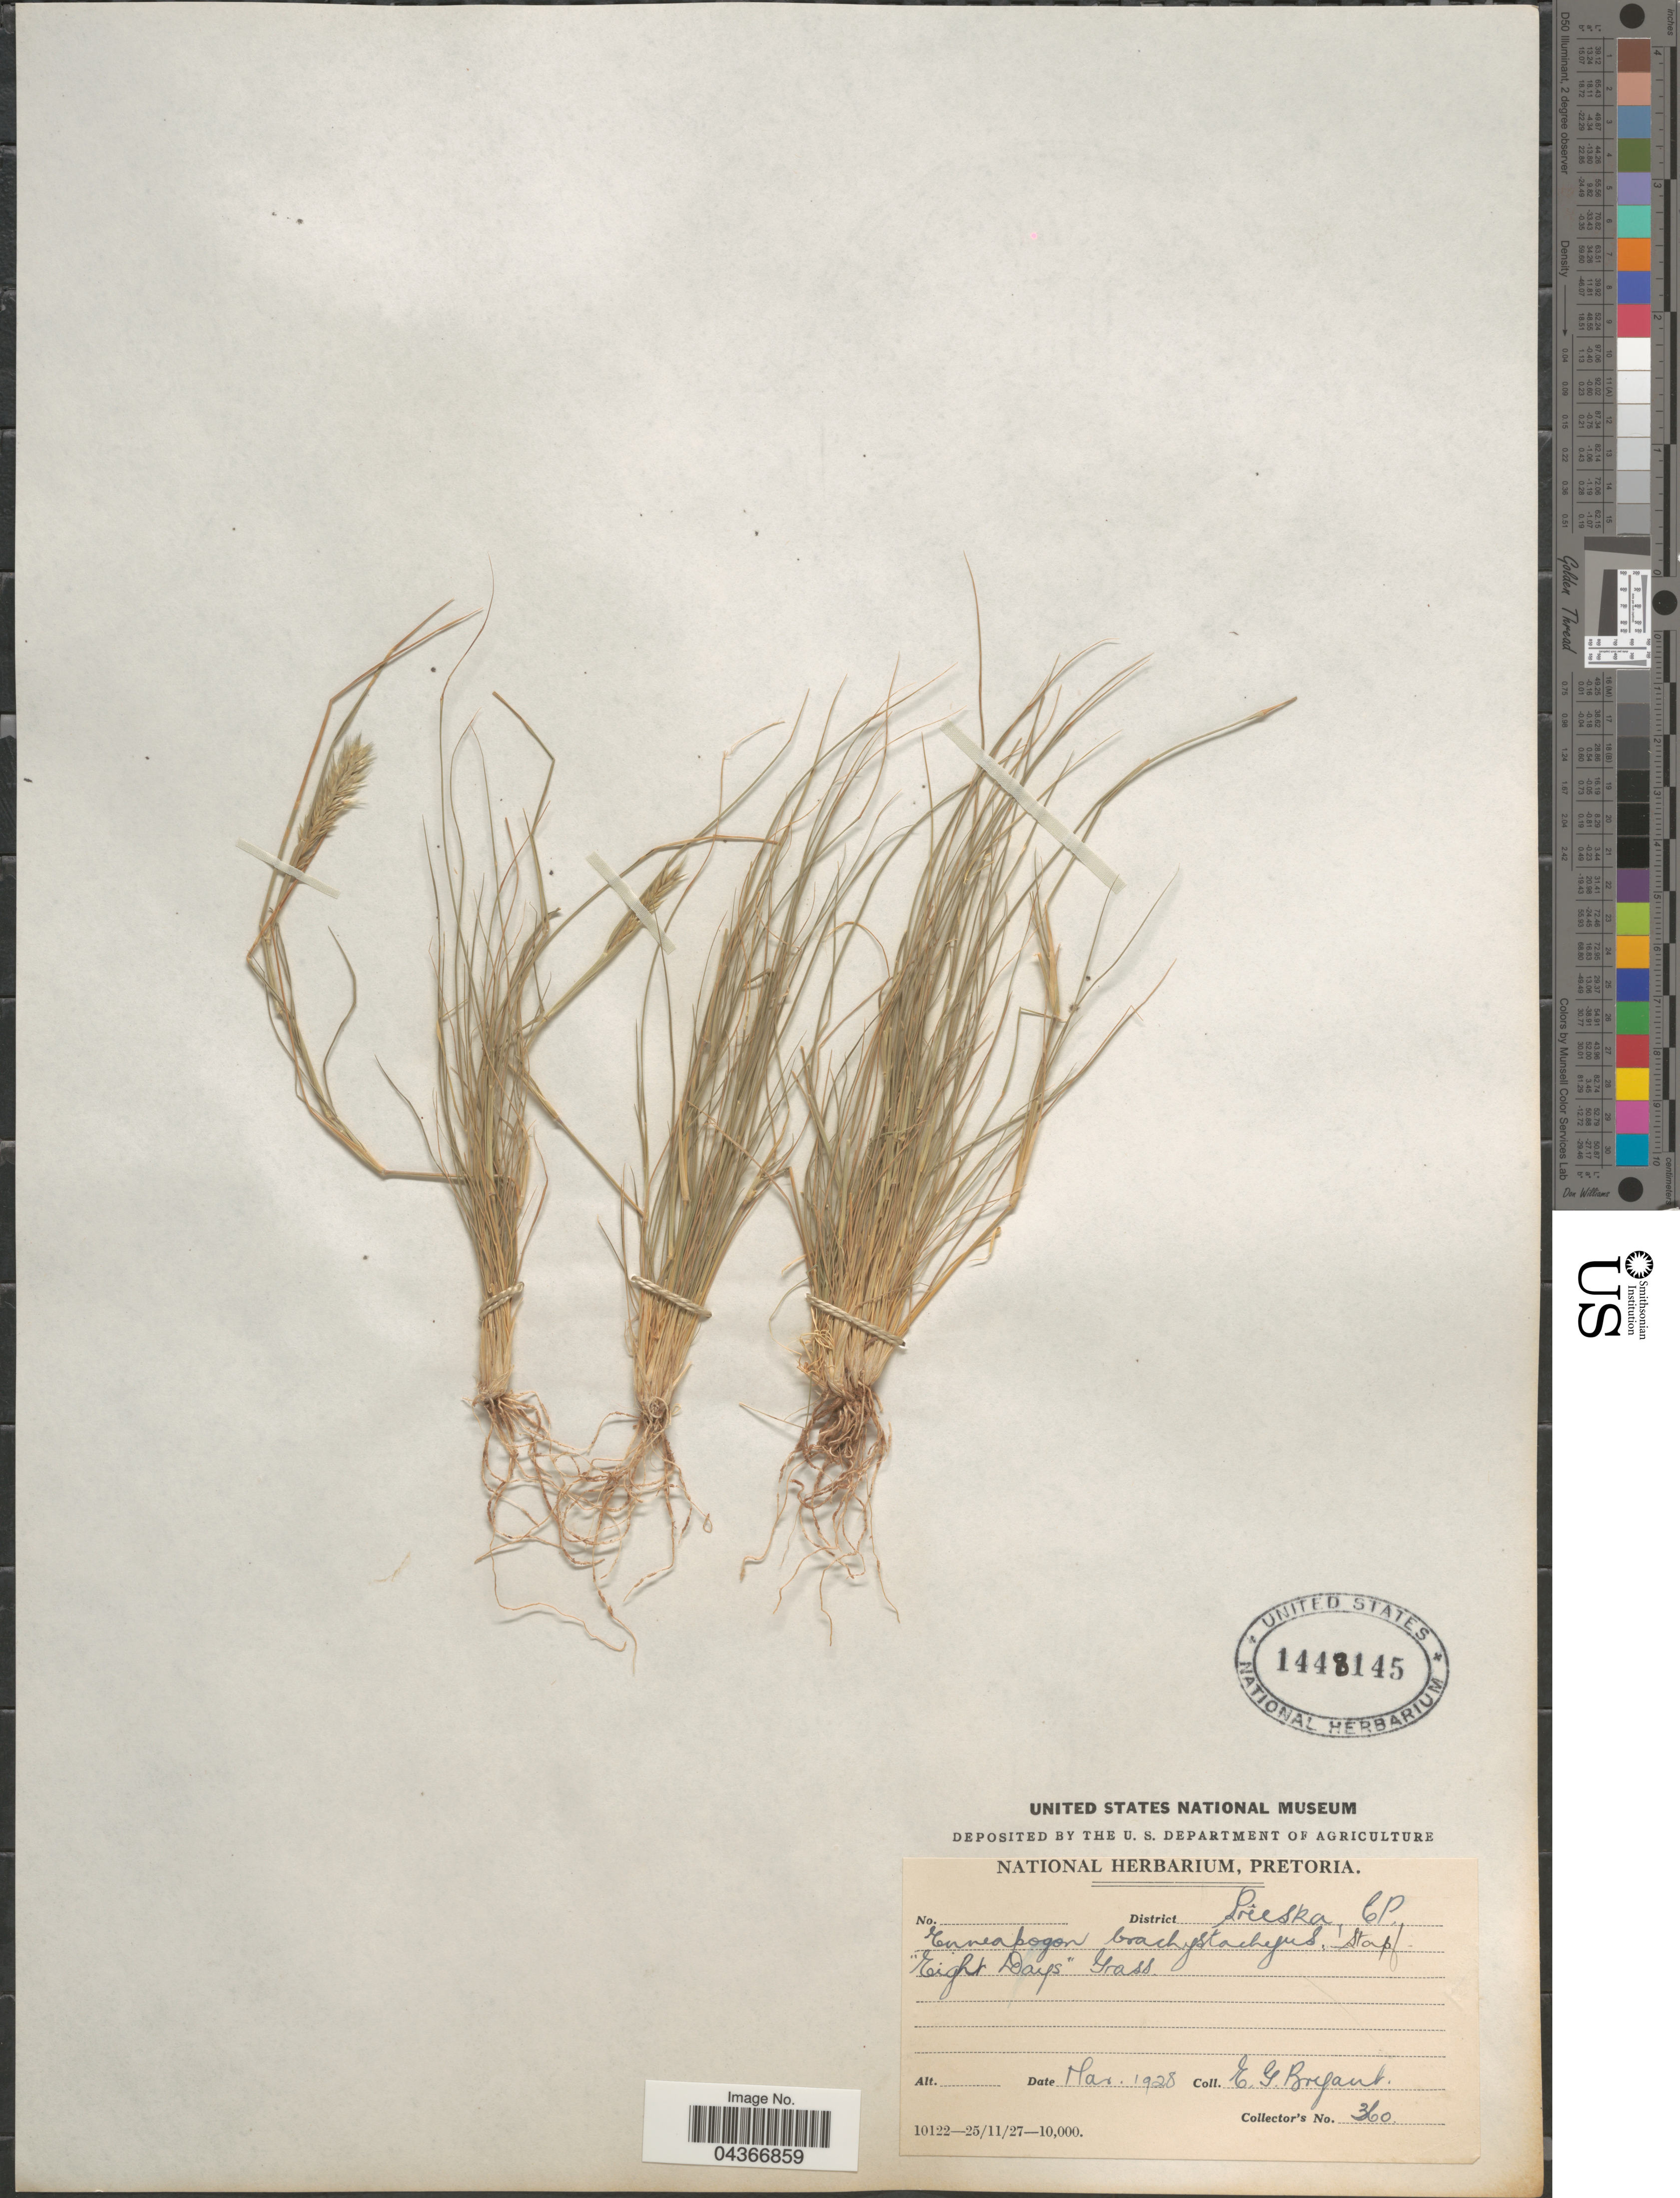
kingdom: Plantae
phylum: Tracheophyta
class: Liliopsida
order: Poales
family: Poaceae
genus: Enneapogon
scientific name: Enneapogon desvauxii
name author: P. Beauv.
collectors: E. Bryant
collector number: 360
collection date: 1928-03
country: South Africa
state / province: Northern Cape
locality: District Prieska, CP.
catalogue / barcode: US 1448145